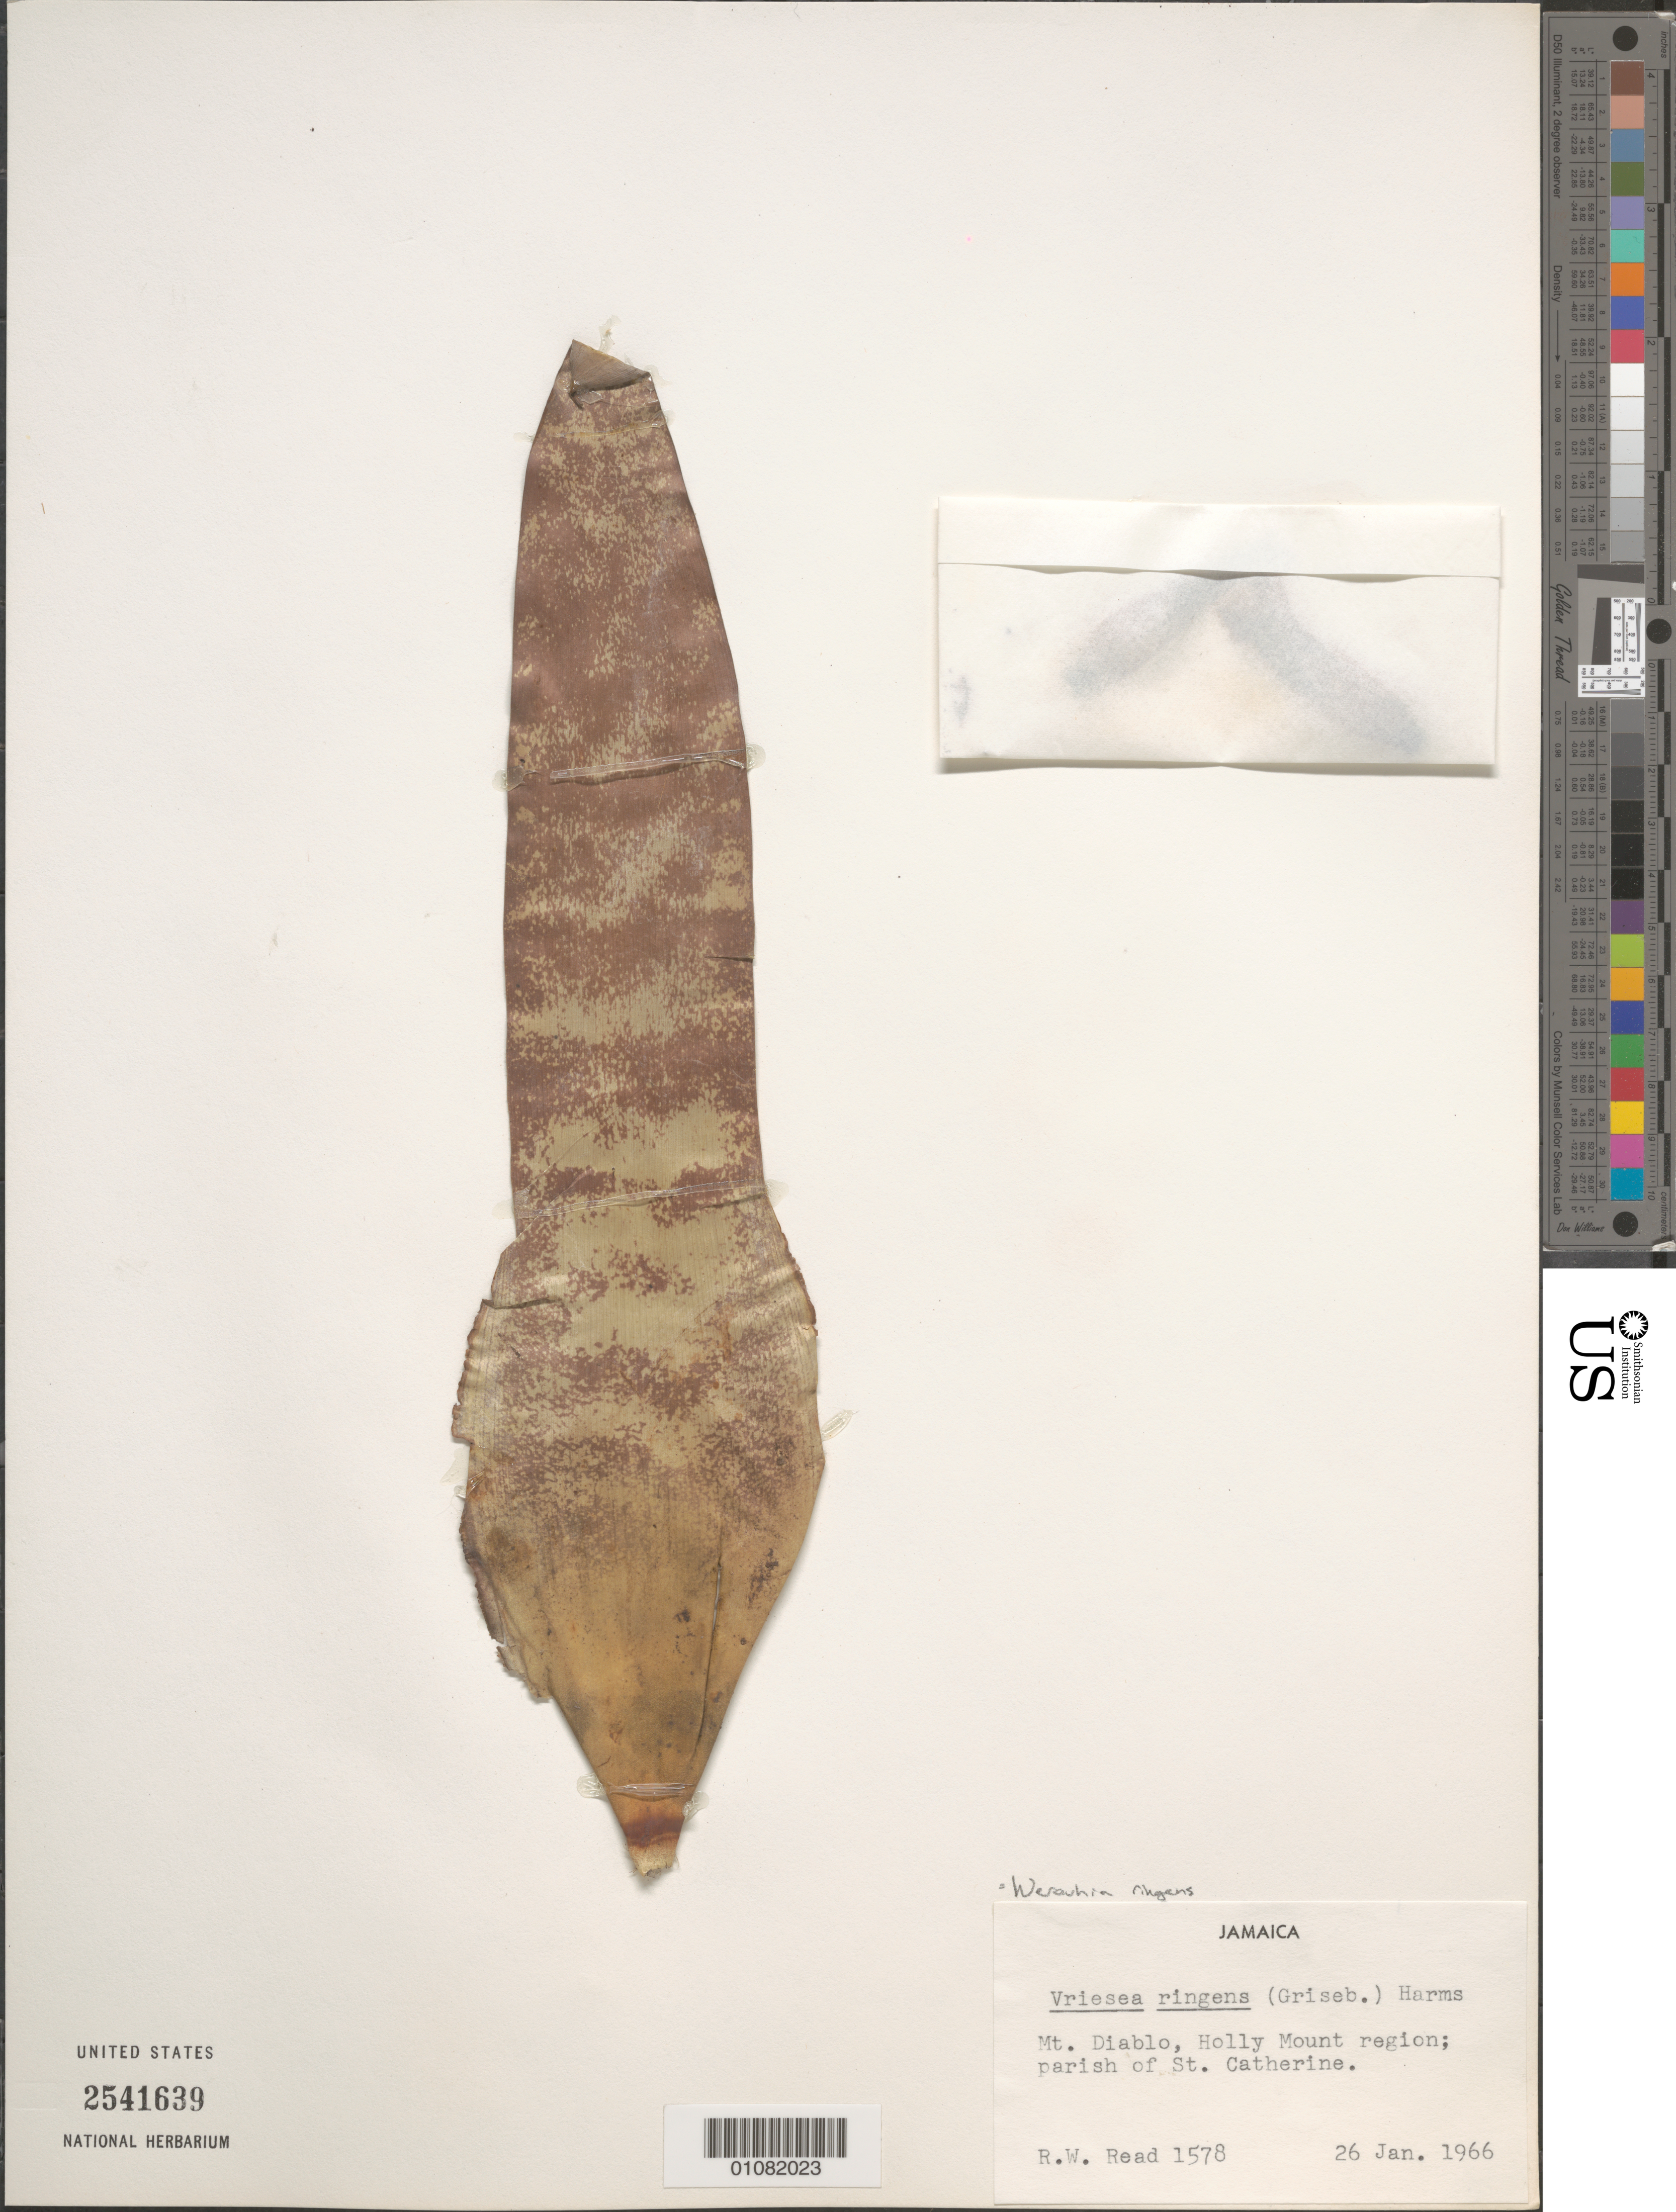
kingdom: Plantae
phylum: Tracheophyta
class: Liliopsida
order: Poales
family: Bromeliaceae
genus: Vriesea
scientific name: Vriesea ringens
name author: (Griseb.) Harms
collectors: R. W. Read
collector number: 1578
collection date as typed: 26 Jan 1966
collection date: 1966-01-26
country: Jamaica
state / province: Saint Catherine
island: Jamaica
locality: Mt. Diablo, Holly Mount region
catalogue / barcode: US 2541639